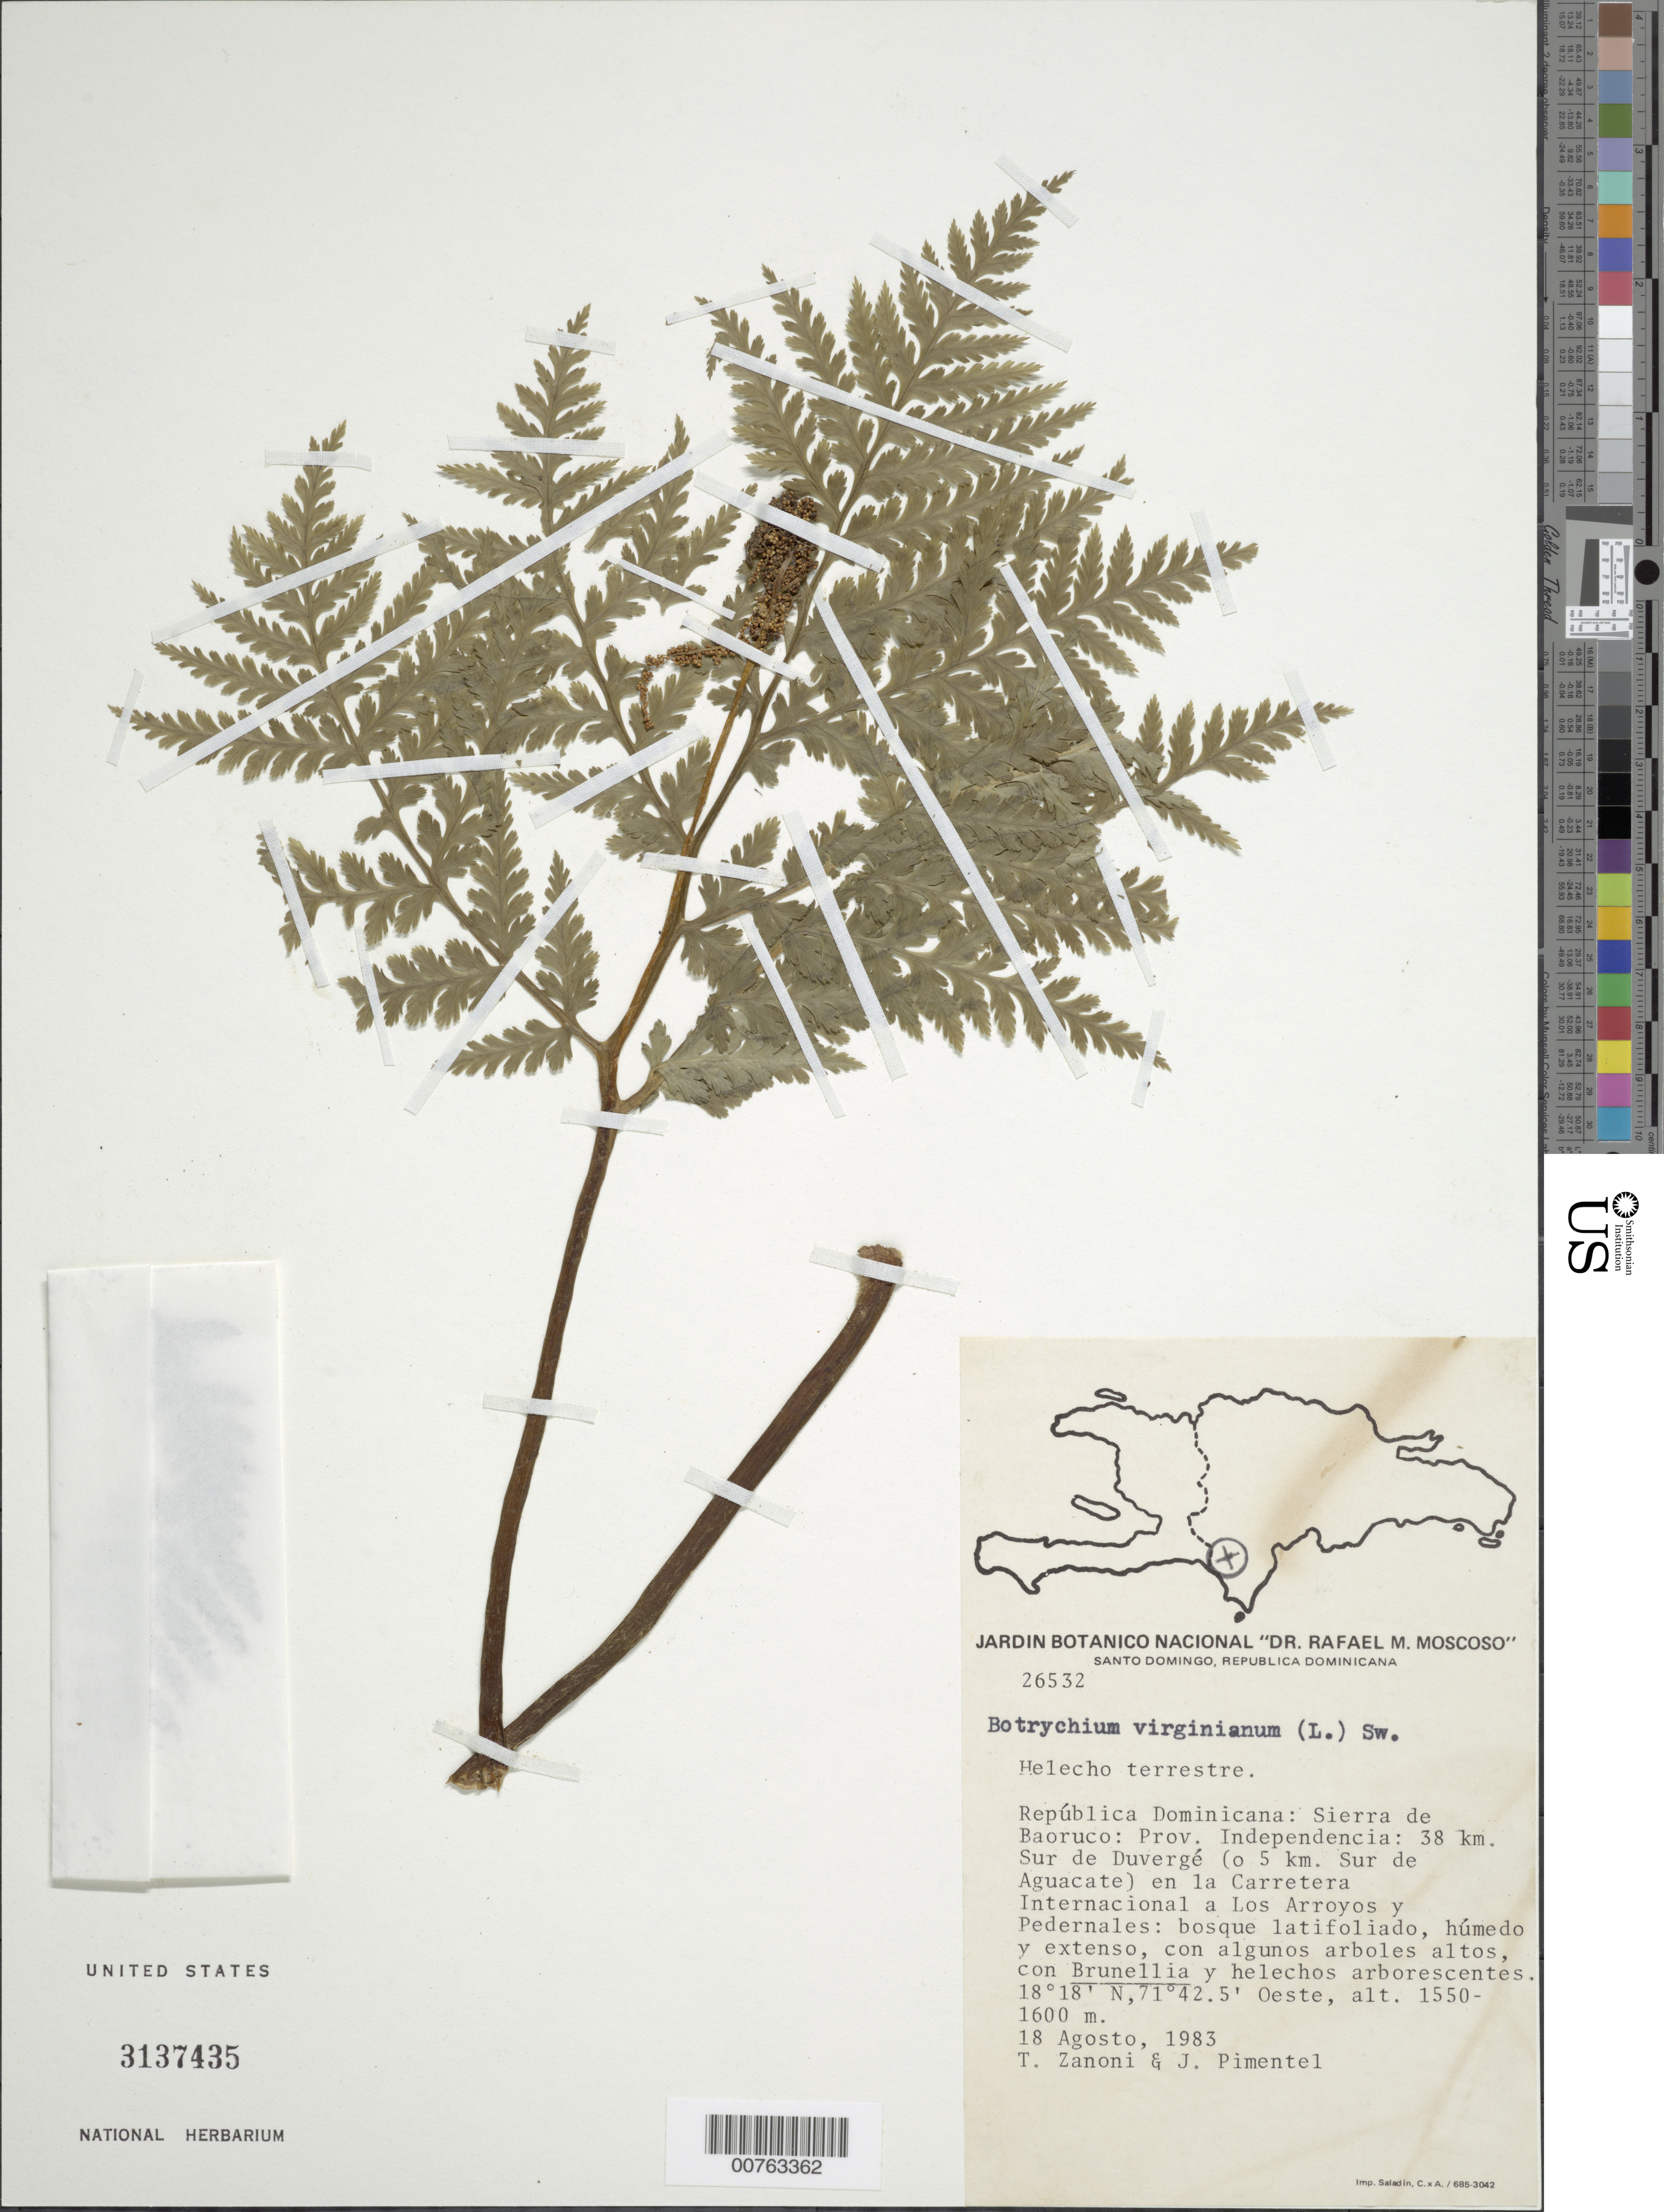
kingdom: Plantae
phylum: Tracheophyta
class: Polypodiopsida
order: Ophioglossales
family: Ophioglossaceae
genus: Botrychium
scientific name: Botrychium virginianum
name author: (L.) Sw.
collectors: T. A. Zanoni & J. Pimentel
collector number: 26532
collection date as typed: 18 Aug 1983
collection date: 1983-08-18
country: Dominican Republic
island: Hispaniola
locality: Sierra de Baoruco. Provincia Independencia, 38 km Sur de Duvergé (o 5 km Sur de Aguacate) en la Carretera Internacional a Los Arroyos y Pedernales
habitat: Bosque latifoliado, humedo y extenso, con algunos arboles altos, con Brunellia y helechos arborescentes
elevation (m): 1550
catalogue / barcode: US 3137435